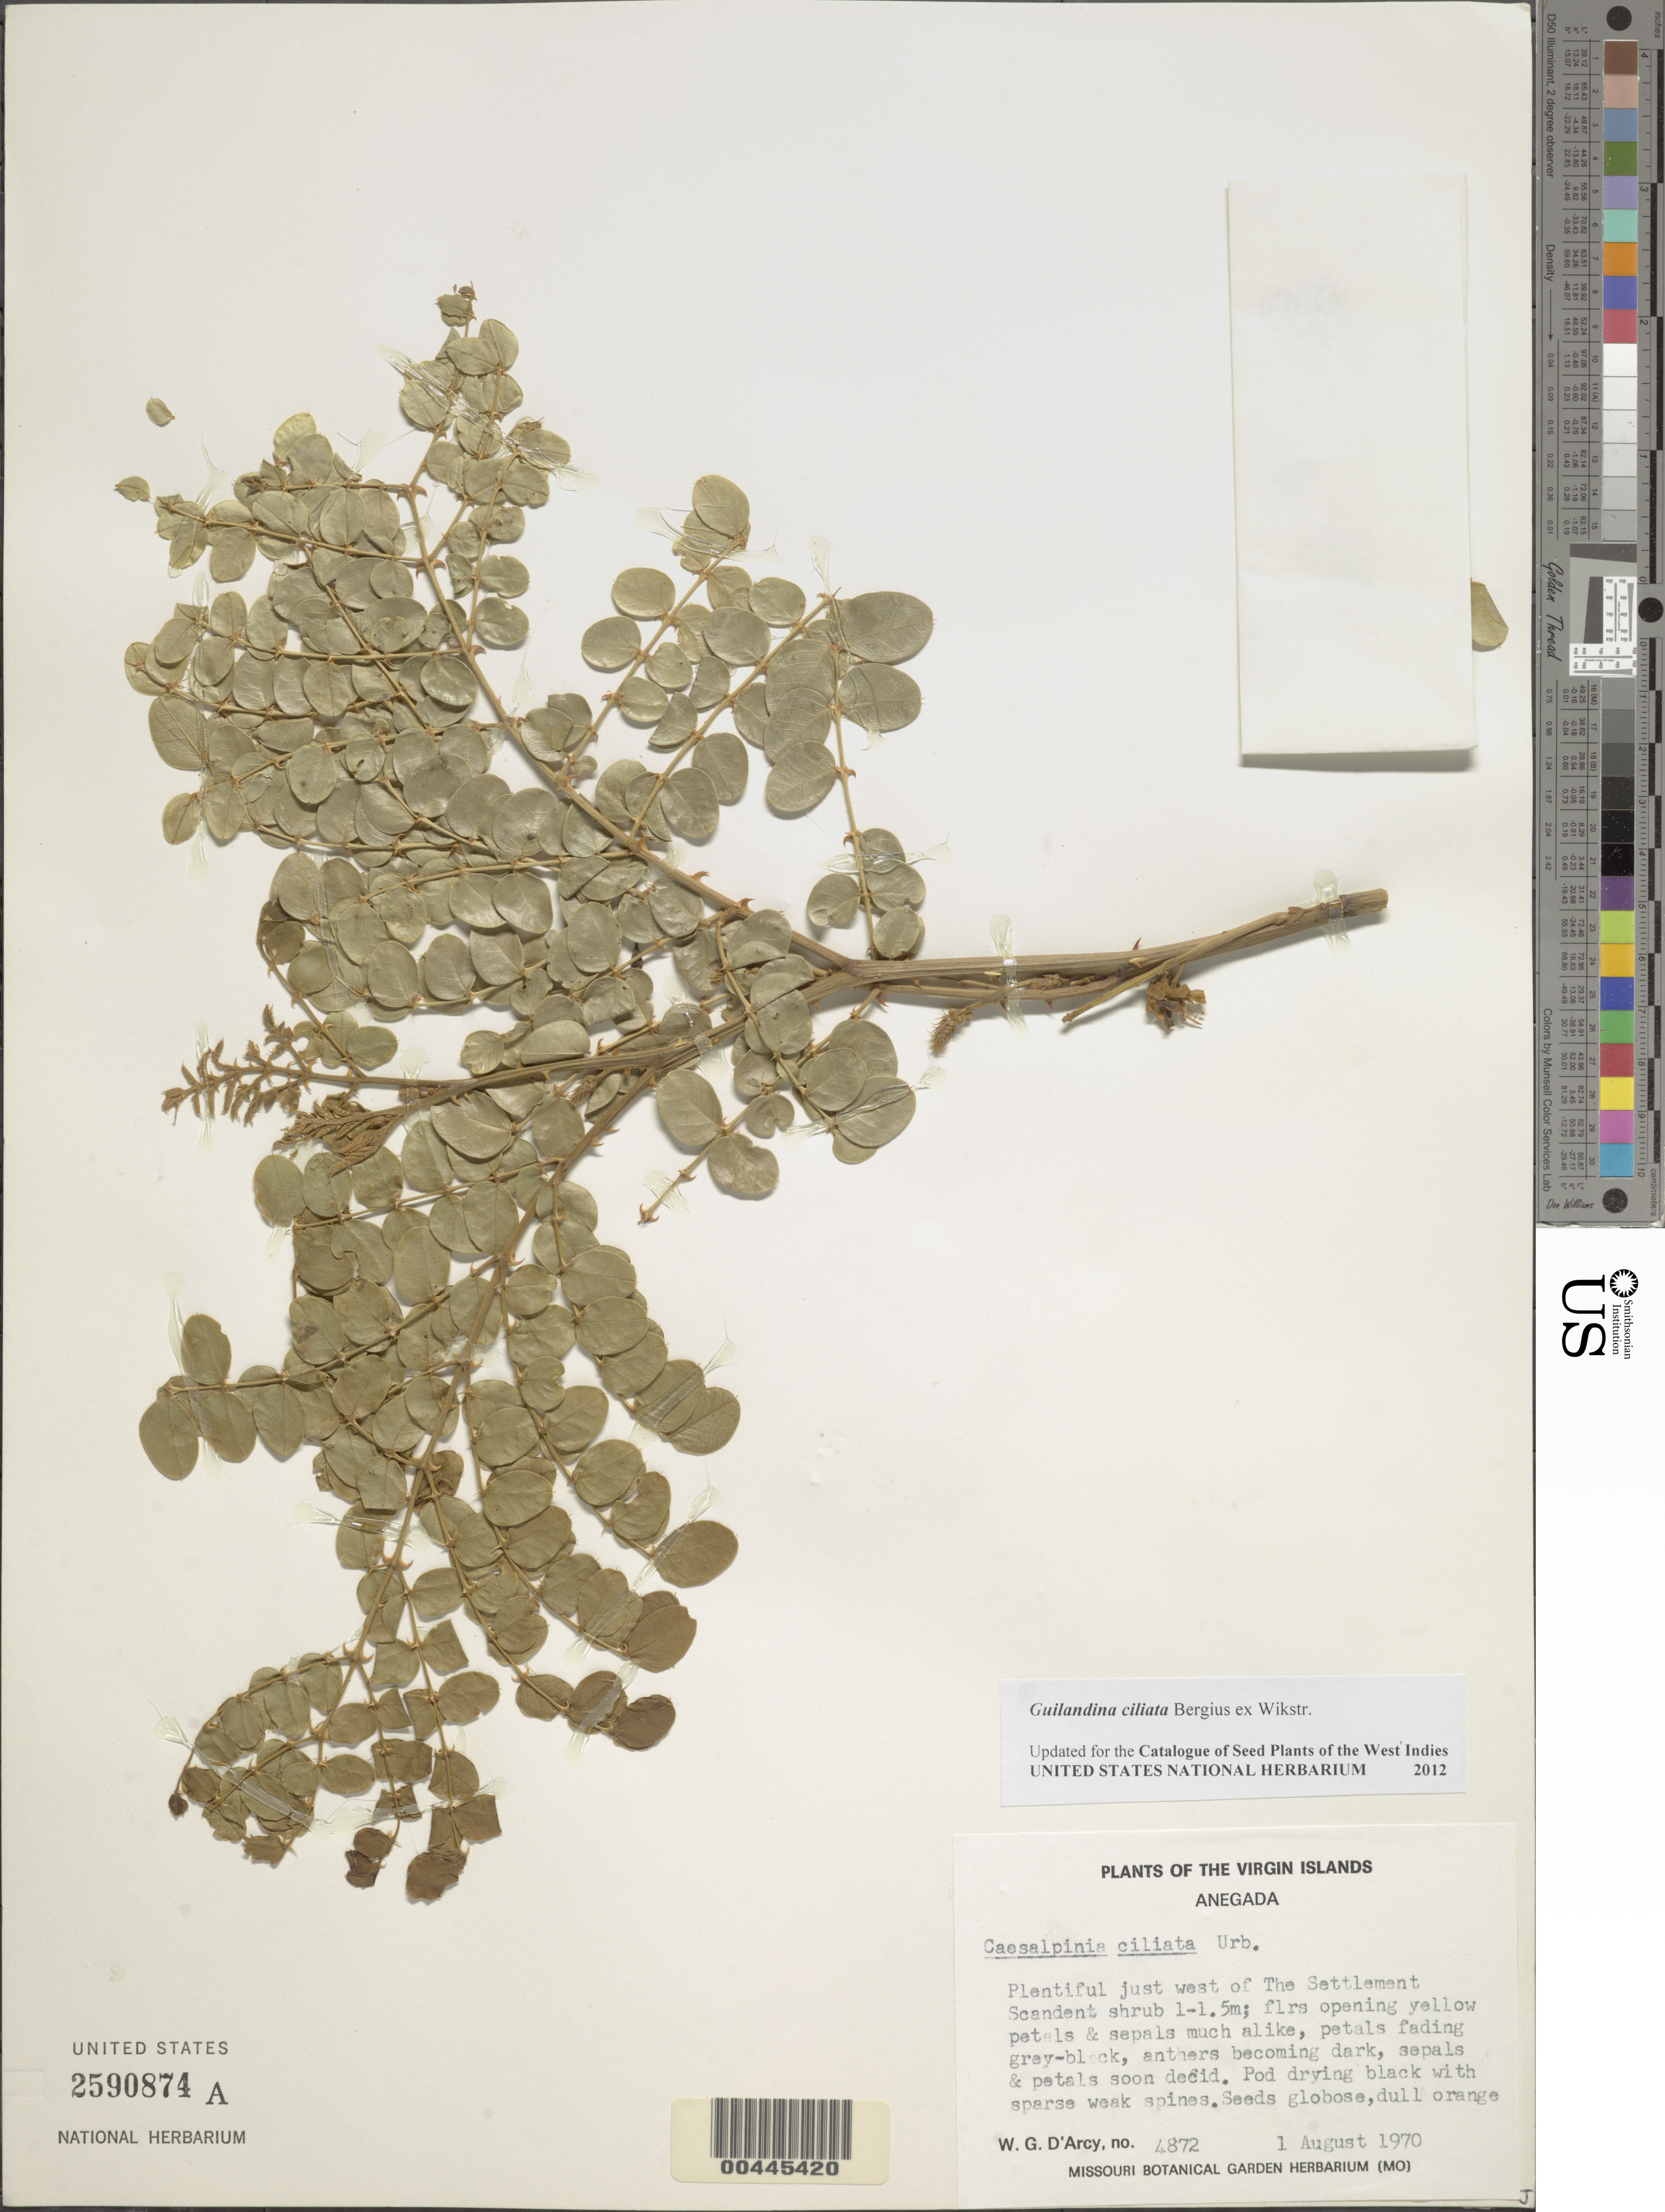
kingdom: Plantae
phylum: Tracheophyta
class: Magnoliopsida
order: Fabales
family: Fabaceae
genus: Guilandina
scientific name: Guilandina ciliata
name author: Bergius ex Wikstr.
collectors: W. G. D'Arcy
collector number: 4872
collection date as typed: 01 Aug 1970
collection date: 1970-08-01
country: British Virgin Islands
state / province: Anegada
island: Anegada Island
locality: The settlement scandent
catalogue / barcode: US 2590874A